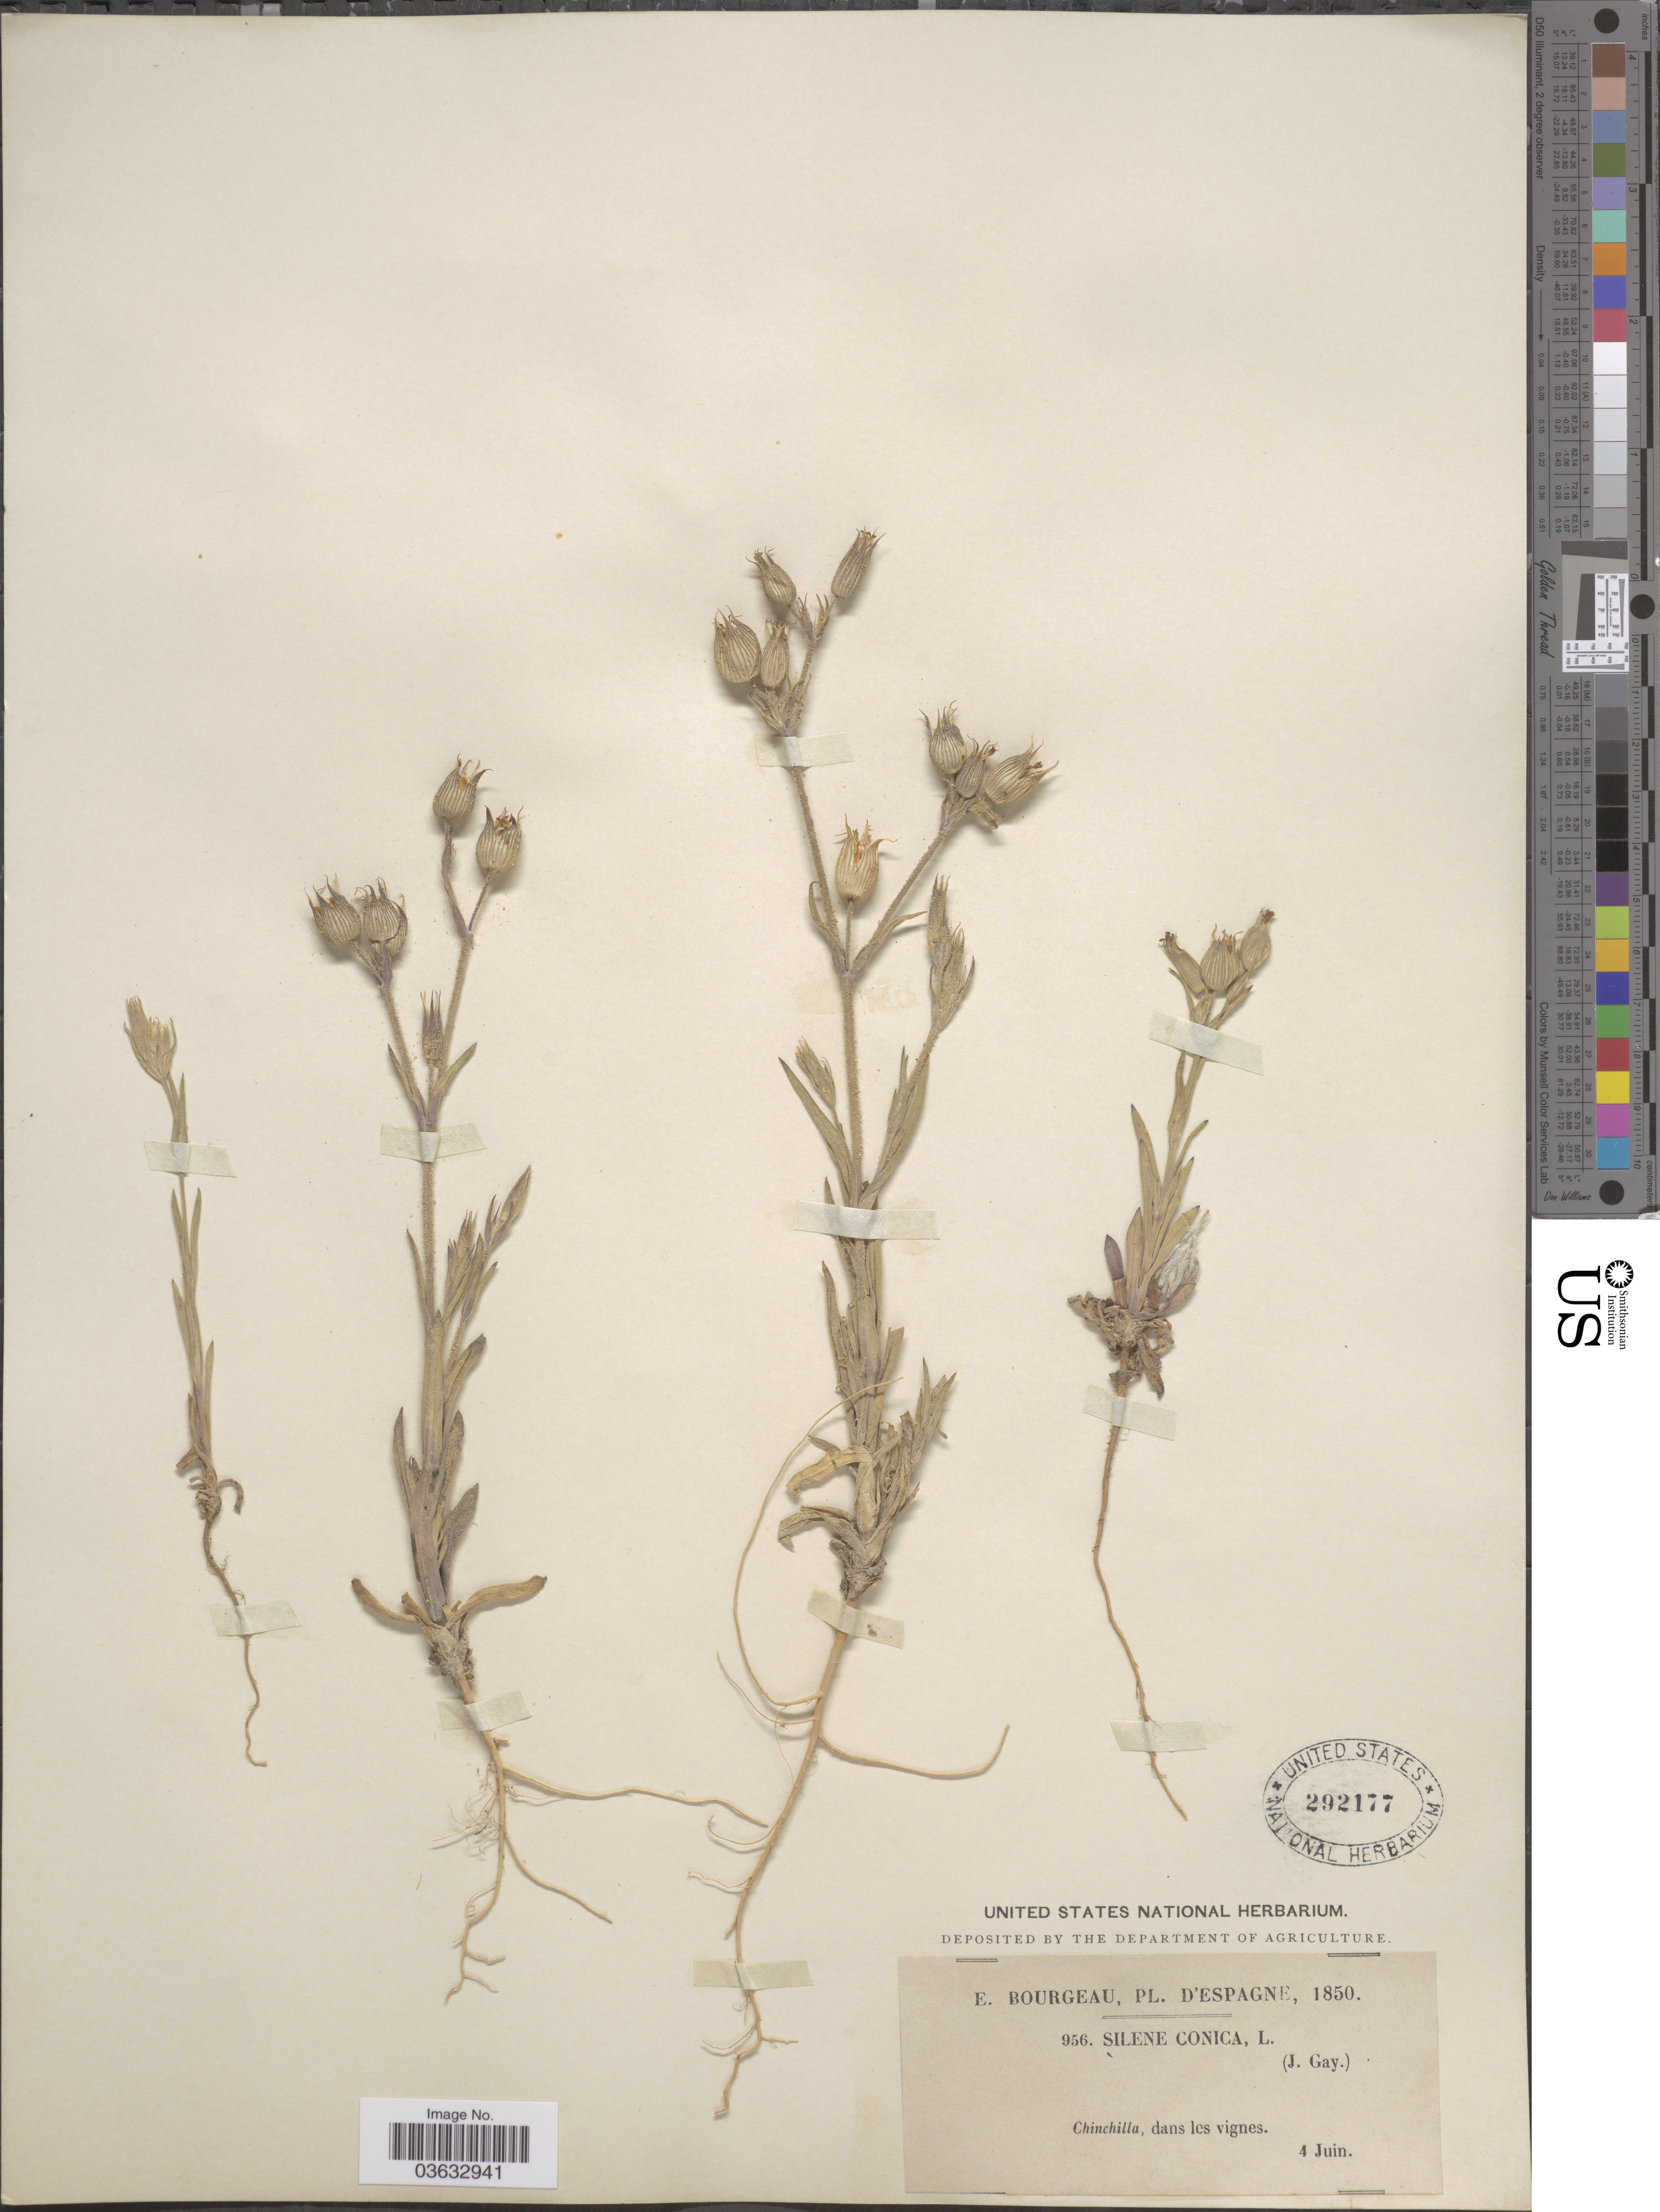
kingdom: Plantae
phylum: Tracheophyta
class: Magnoliopsida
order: Caryophyllales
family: Caryophyllaceae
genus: Silene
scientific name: Silene conica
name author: L.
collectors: E. Bourgeau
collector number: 956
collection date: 1850-06-04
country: Spain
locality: D'Espagne. Chinchilla, dans les vignes.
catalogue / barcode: US 292177